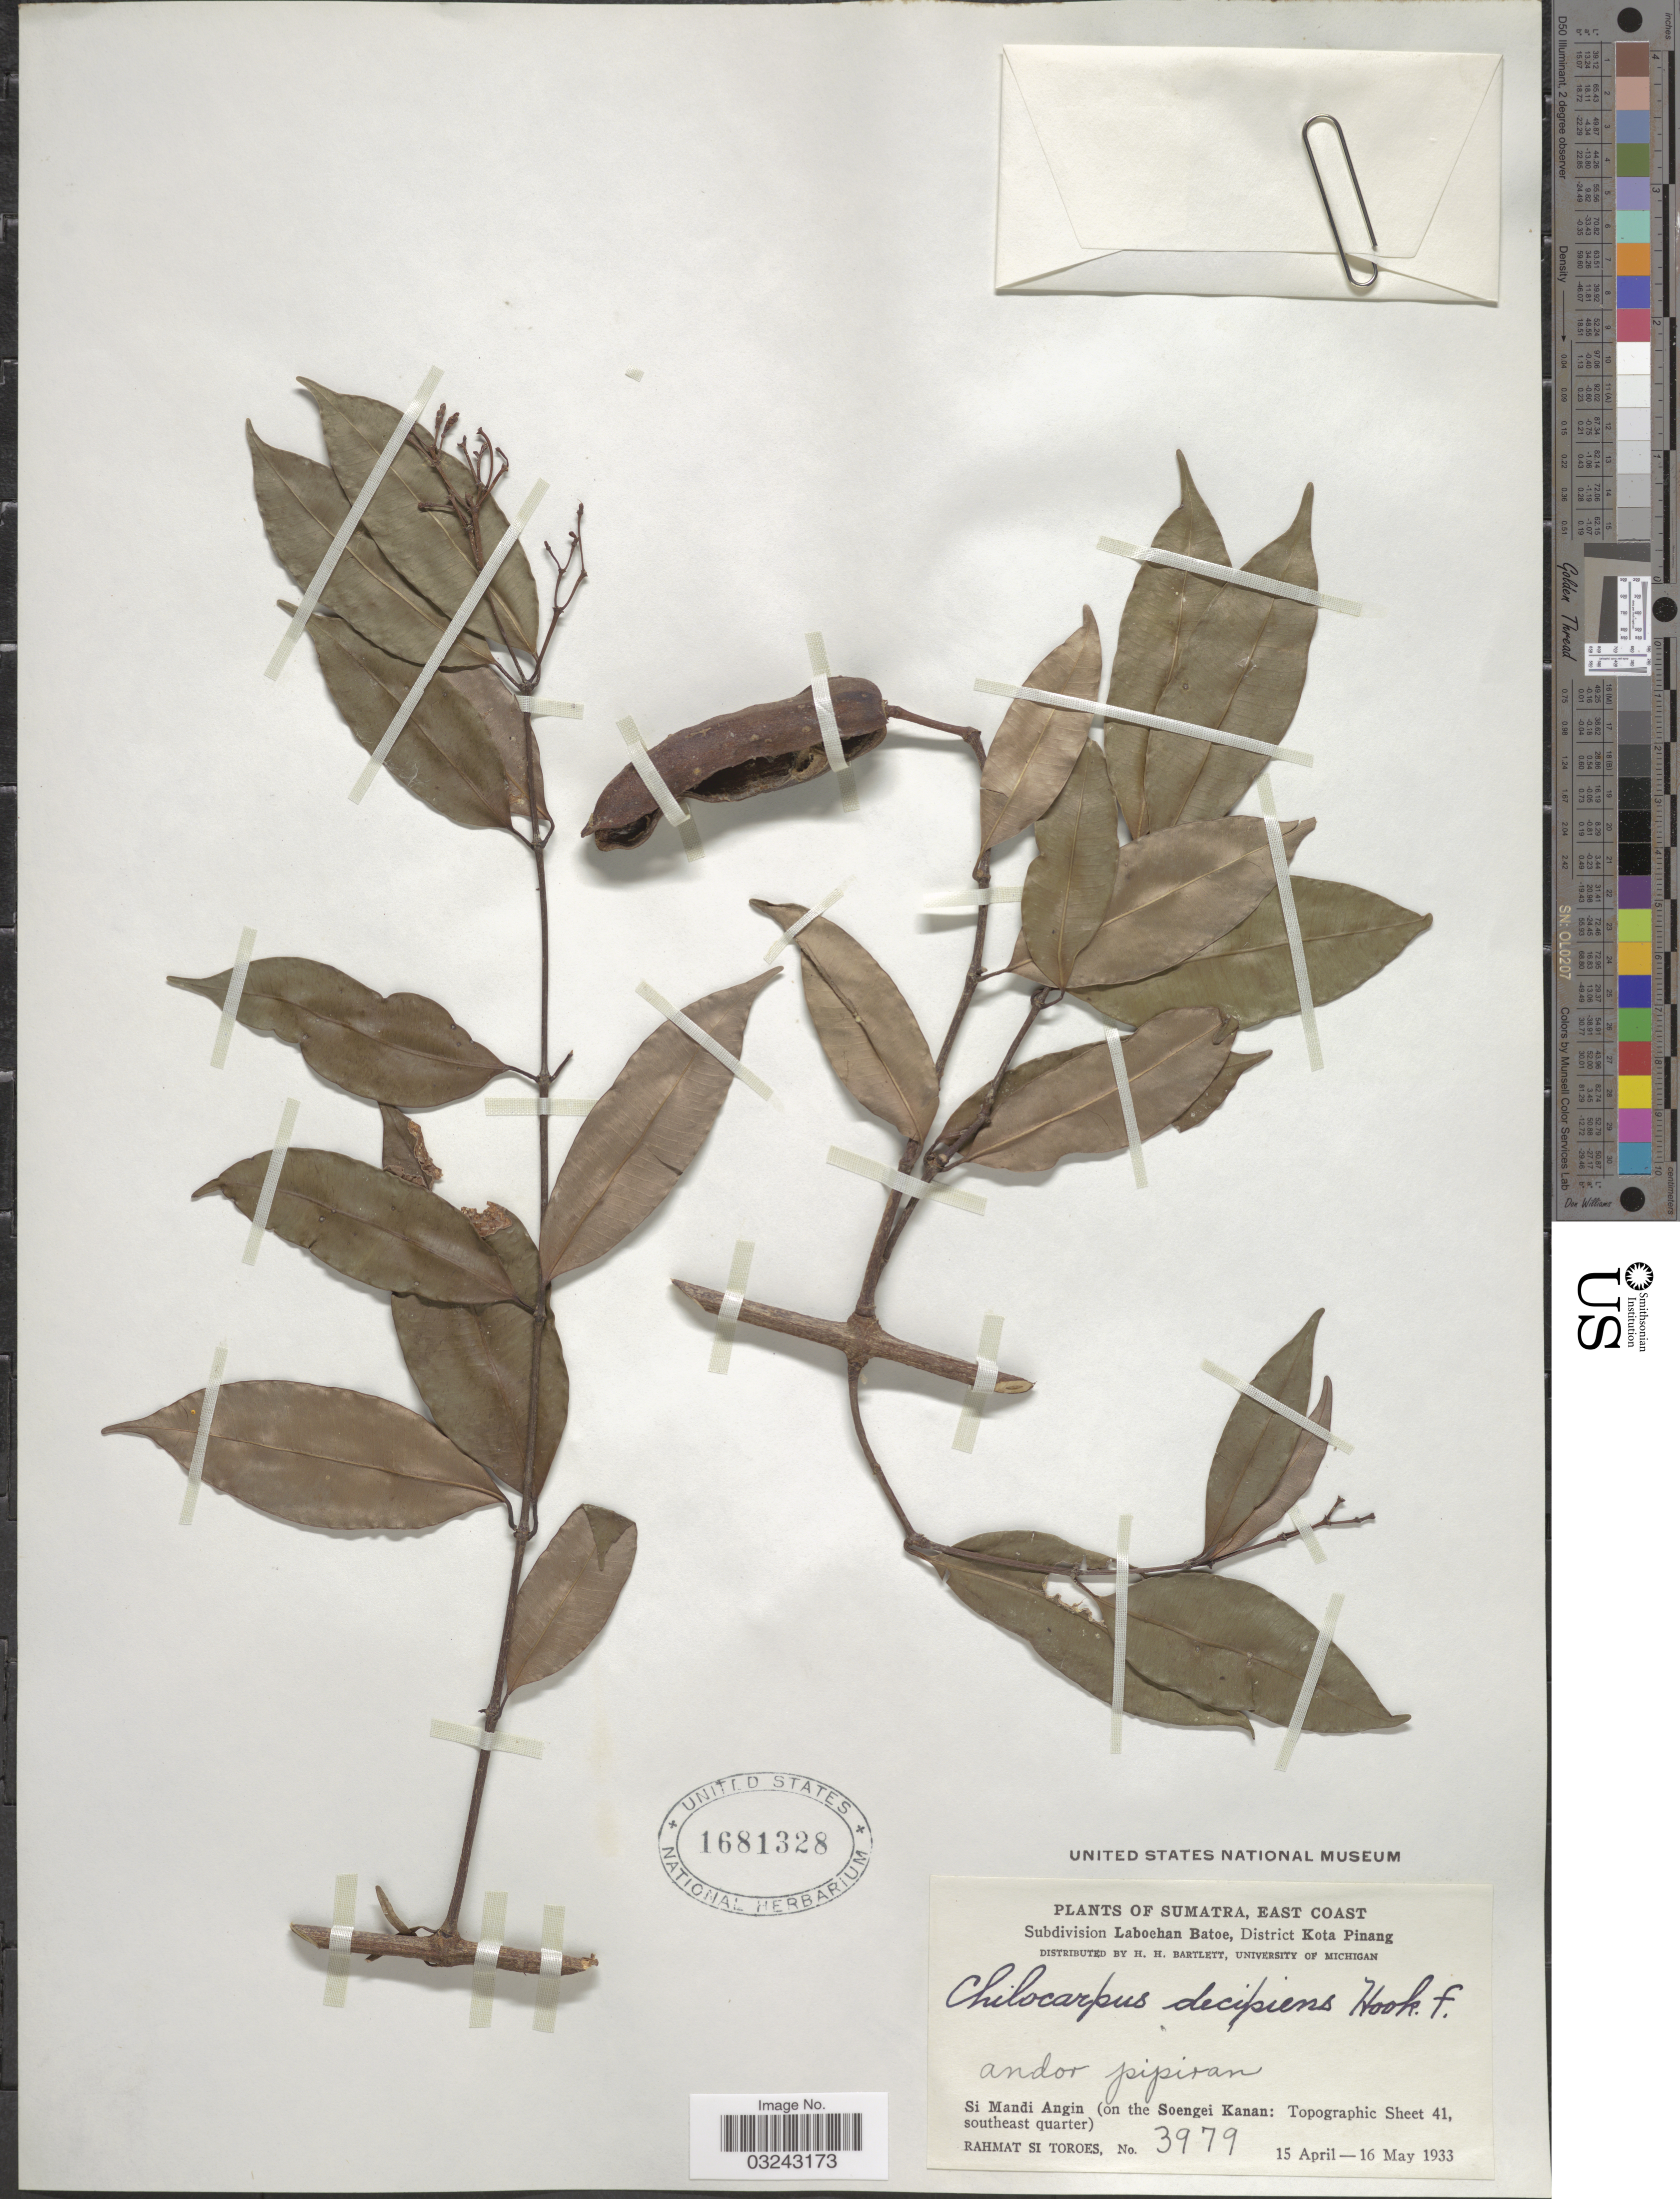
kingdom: Plantae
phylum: Tracheophyta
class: Magnoliopsida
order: Gentianales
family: Apocynaceae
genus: Chilocarpus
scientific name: Chilocarpus decipiens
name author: Hook. f.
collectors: Rahmat Si Boeea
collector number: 3979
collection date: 1933-04-15/1933-05-16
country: Indonesia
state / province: Sumatra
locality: East Coast, Subdivision Laboehan Batoe, District Kota Pinang, Si Mandi Angin (on the Soengei Kanan: Topographic Sheet 41, southeast quarter).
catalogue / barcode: US 1681328